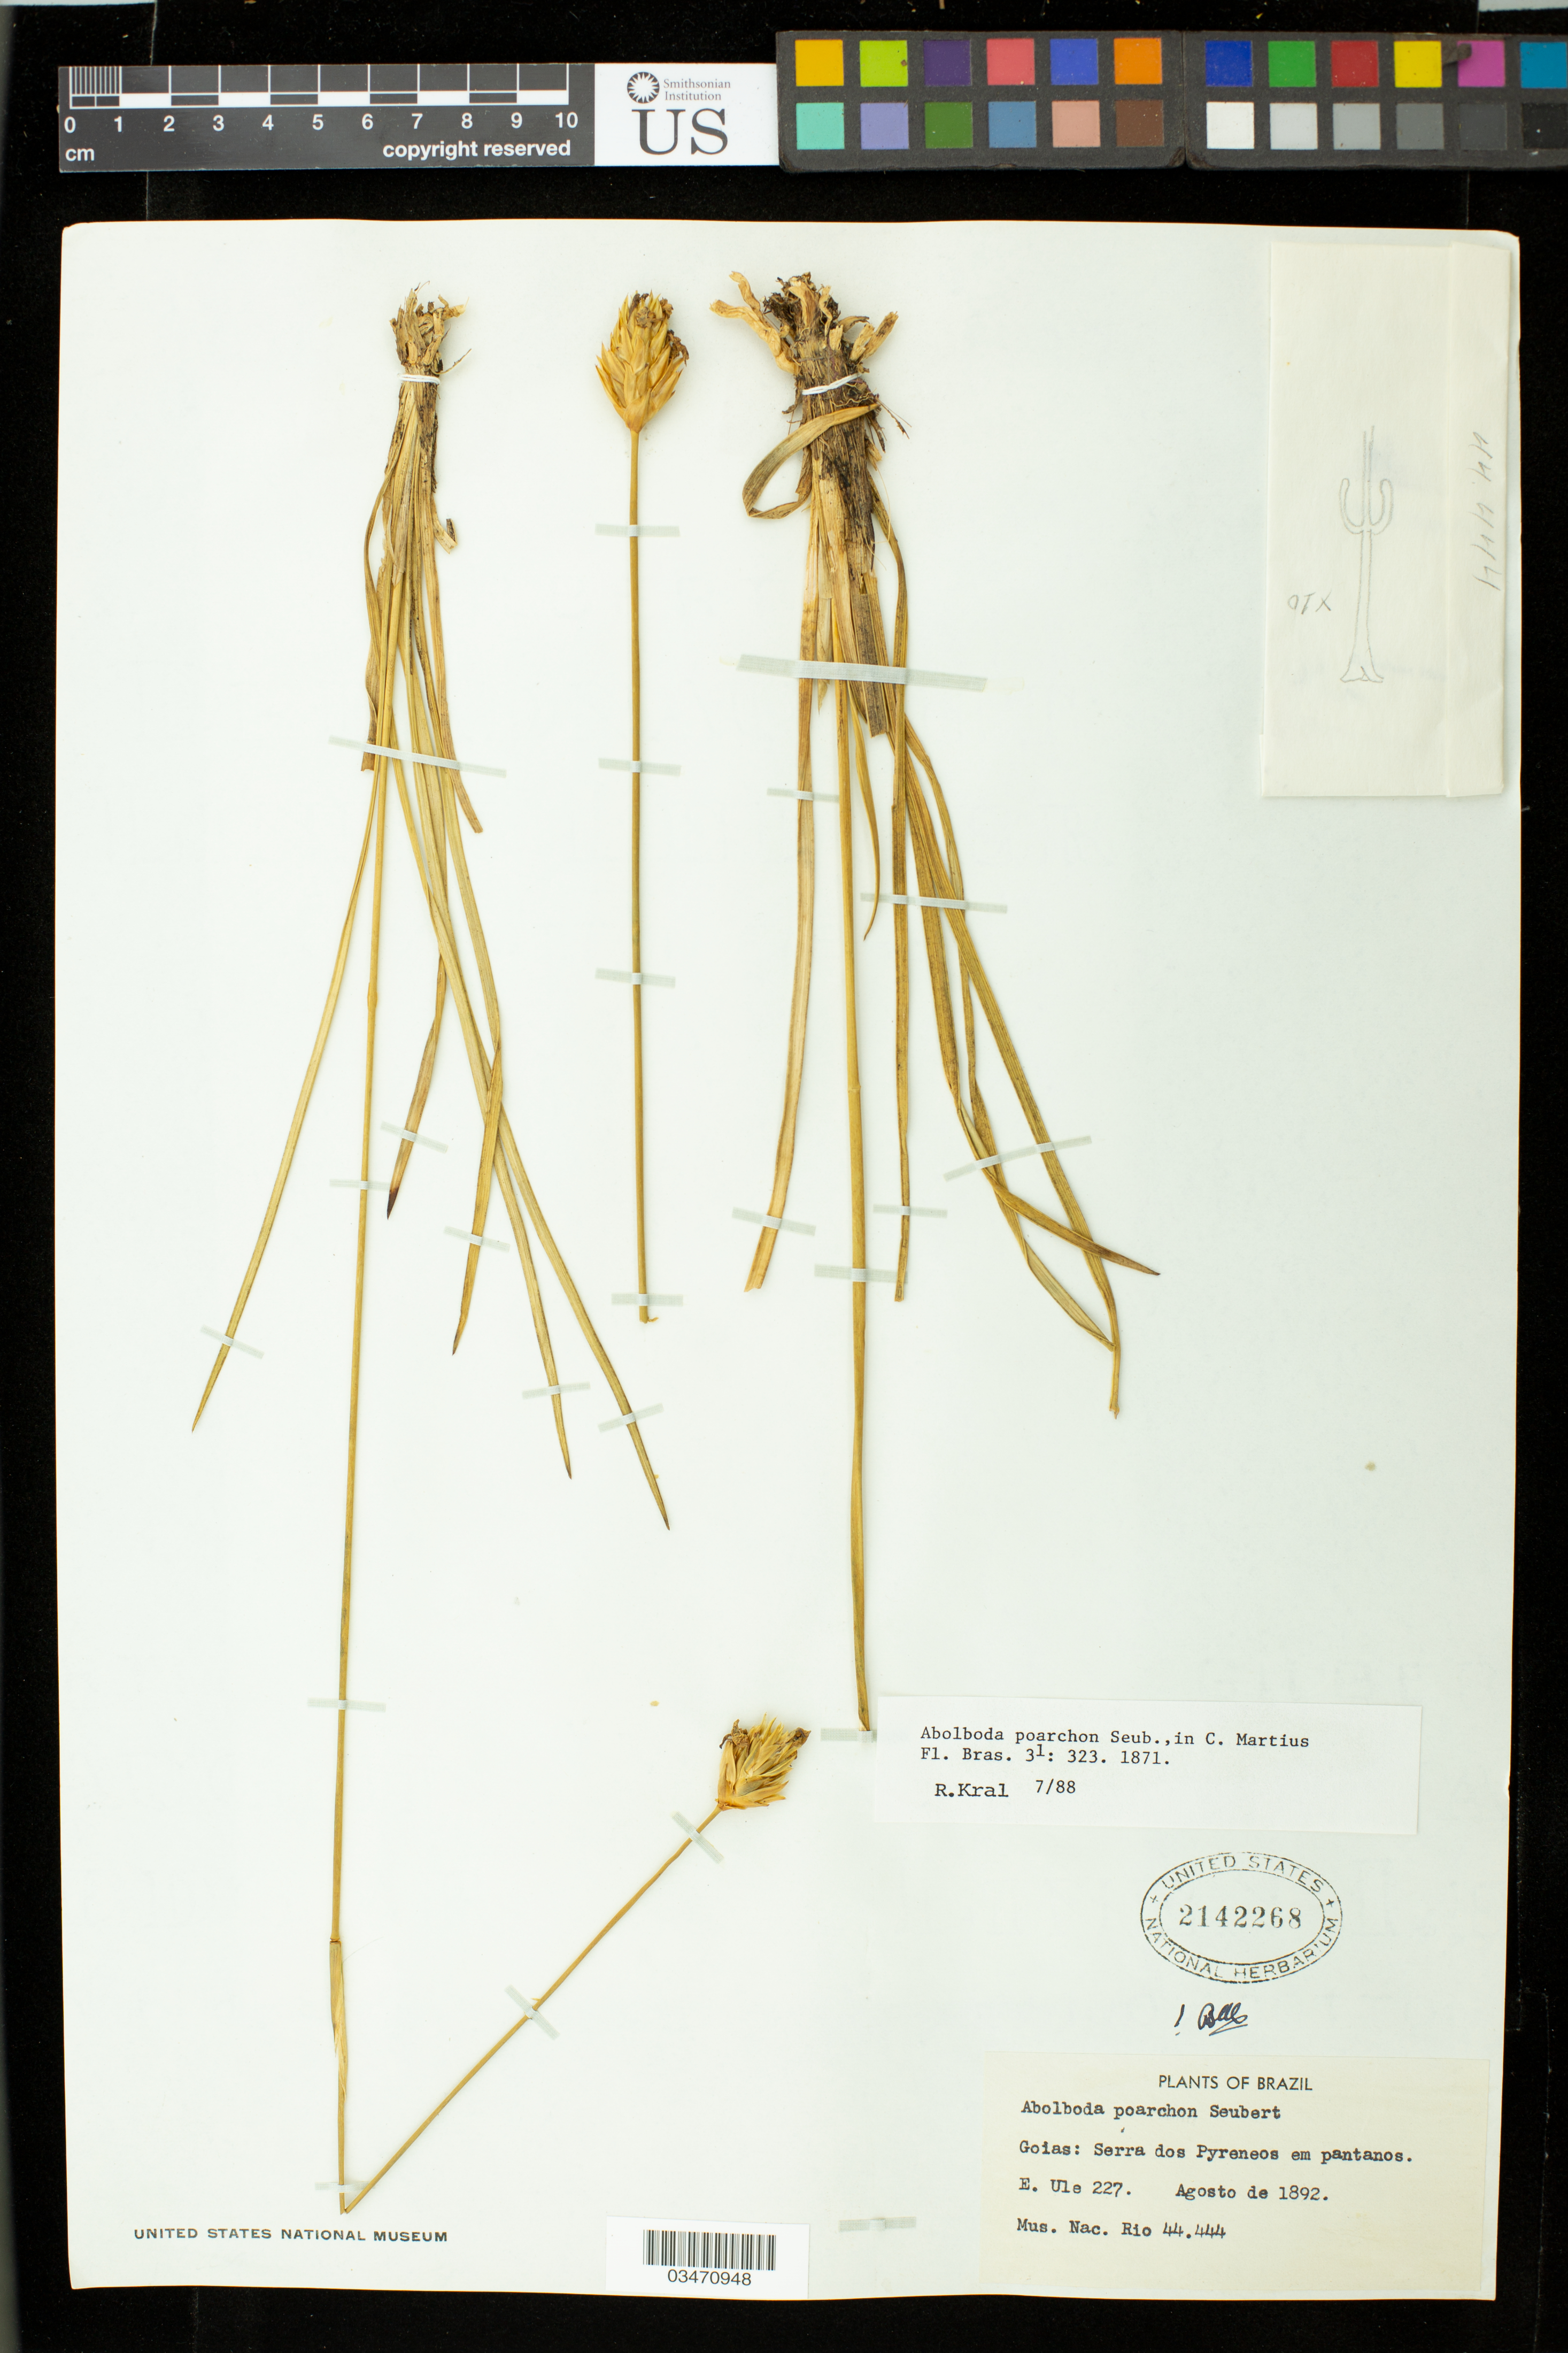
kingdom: Plantae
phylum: Tracheophyta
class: Liliopsida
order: Poales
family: Xyridaceae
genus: Abolboda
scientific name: Abolboda poarchon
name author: Seub.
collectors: E. H. Ule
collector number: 227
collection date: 1892-08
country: Brazil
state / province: Goiás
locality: Serra dos Pyreneos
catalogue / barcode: US 2142268